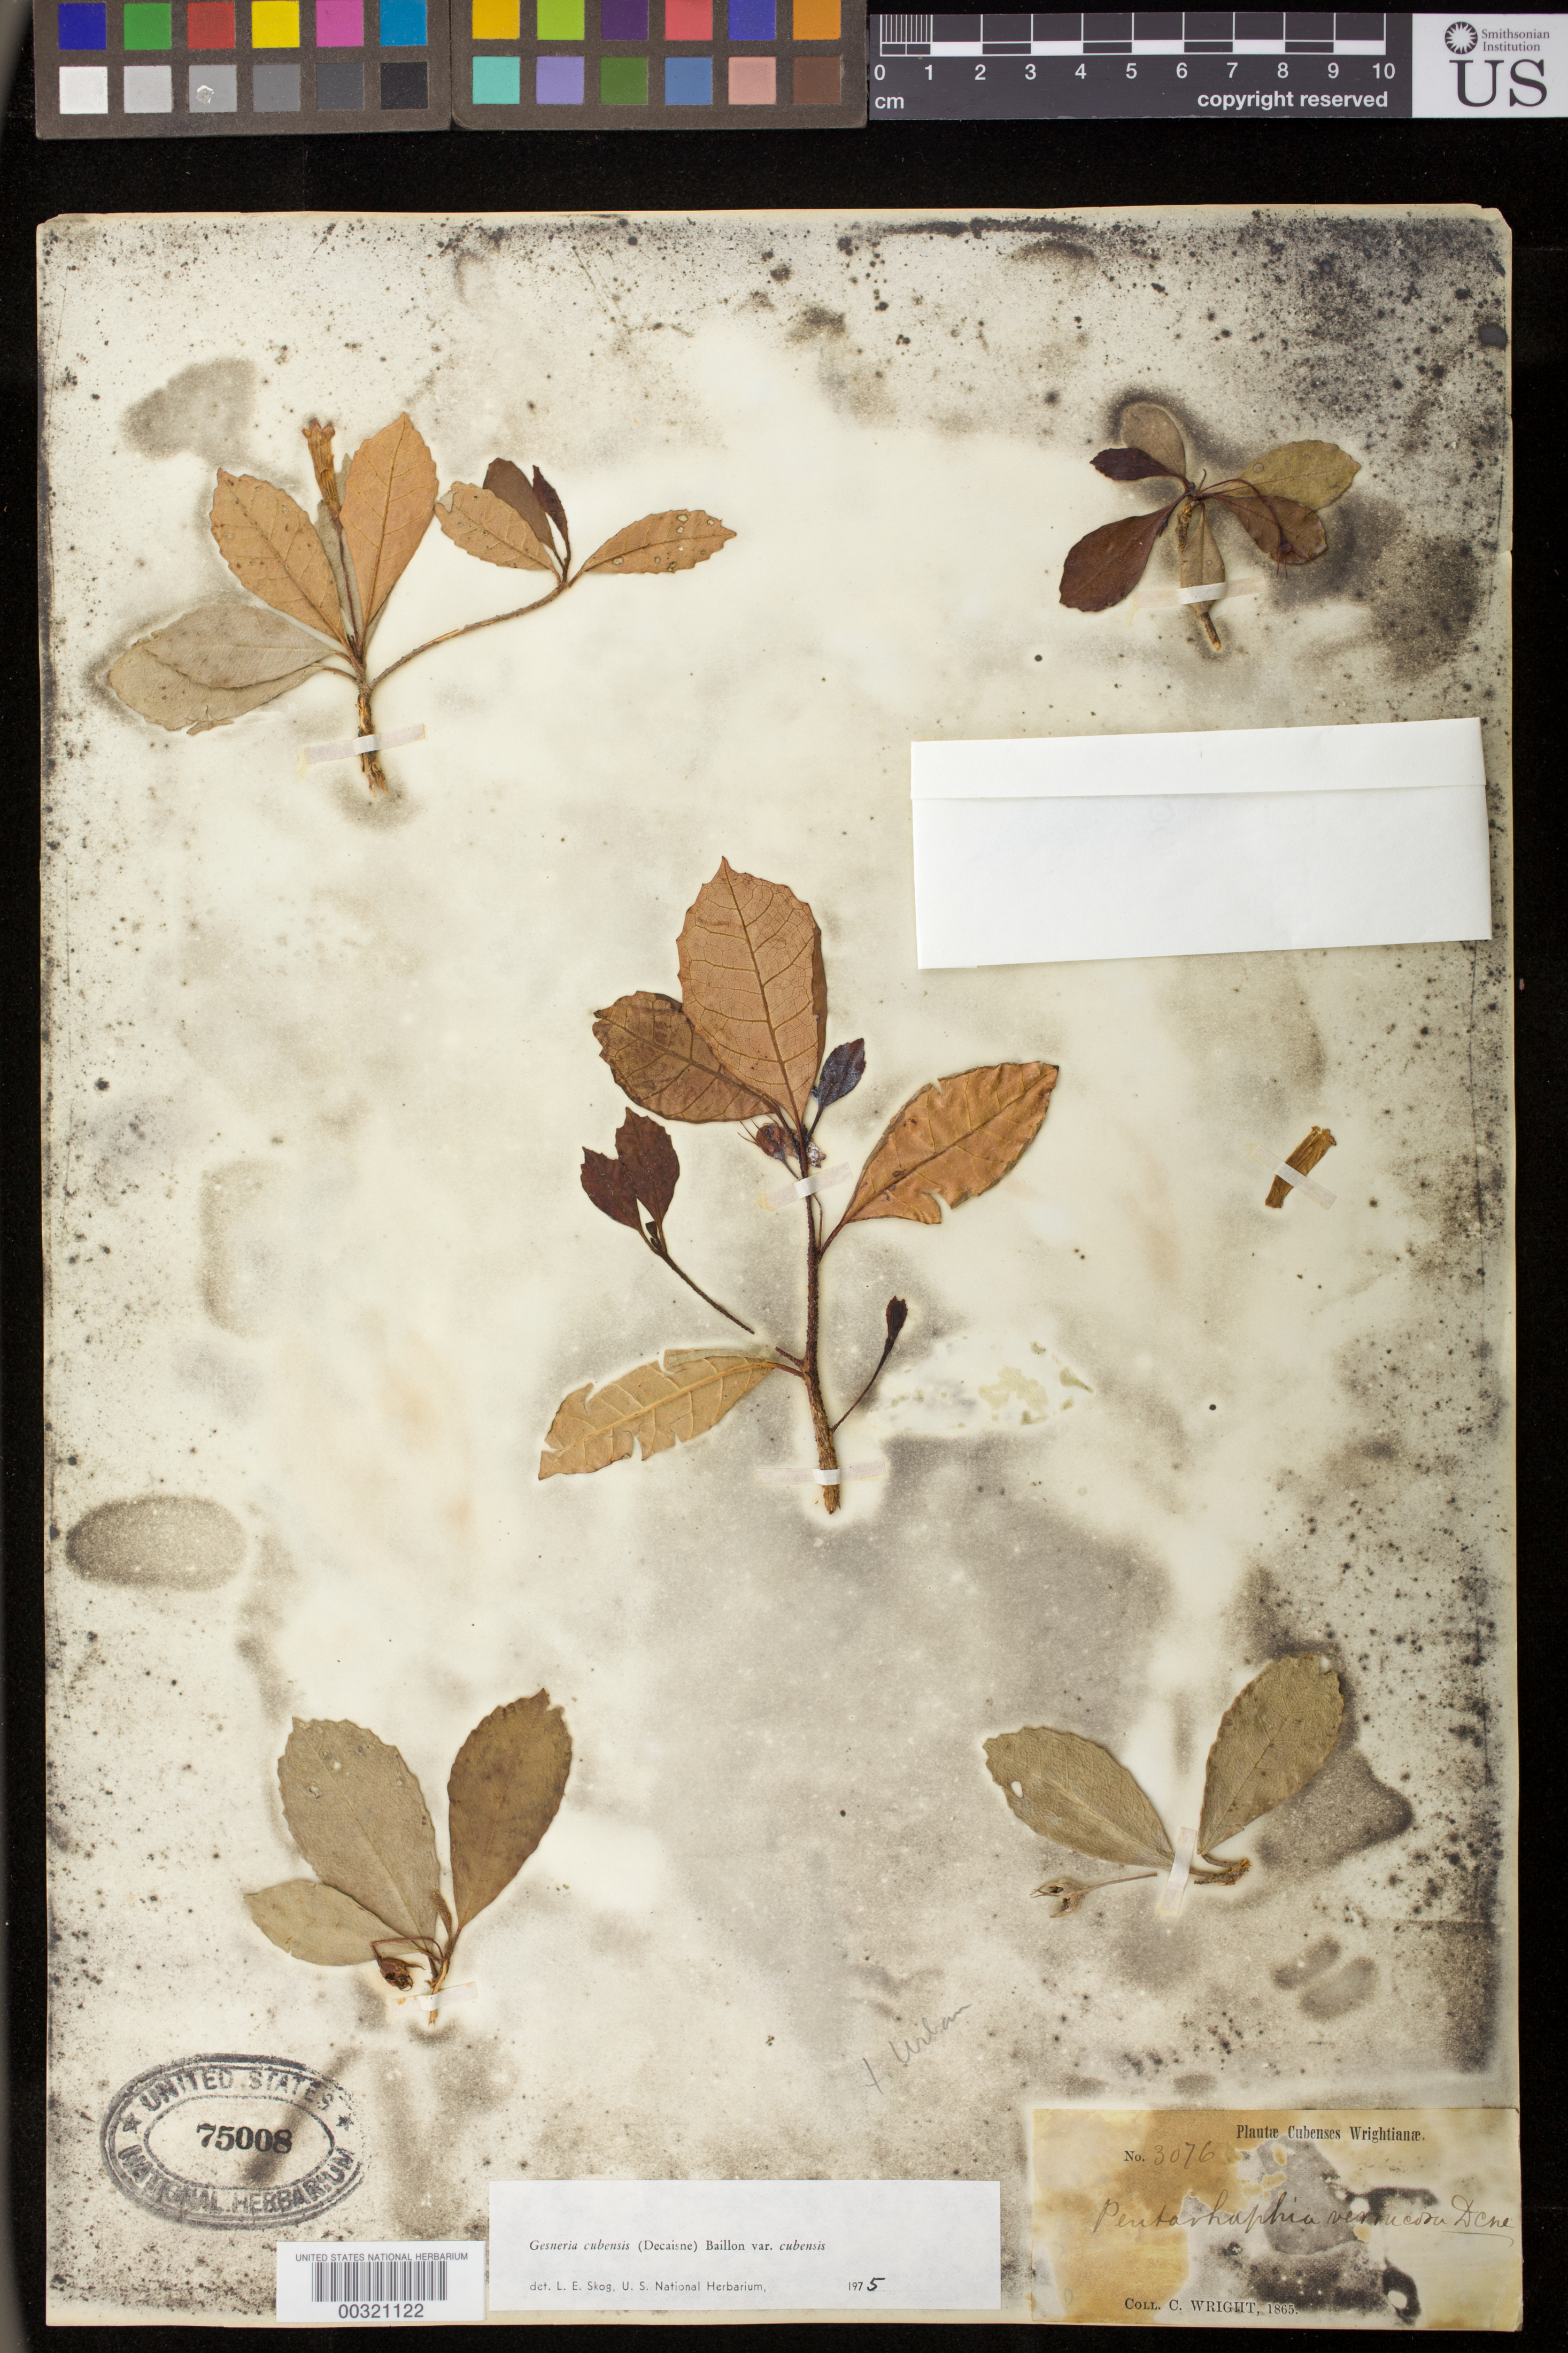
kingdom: Plantae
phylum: Tracheophyta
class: Magnoliopsida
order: Lamiales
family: Gesneriaceae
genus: Gesneria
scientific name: Gesneria cubensis var. cubensis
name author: (Decne.) Baill.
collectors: C. Wright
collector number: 3076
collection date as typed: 1865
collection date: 1865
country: Cuba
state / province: Oriente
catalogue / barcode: US 75008